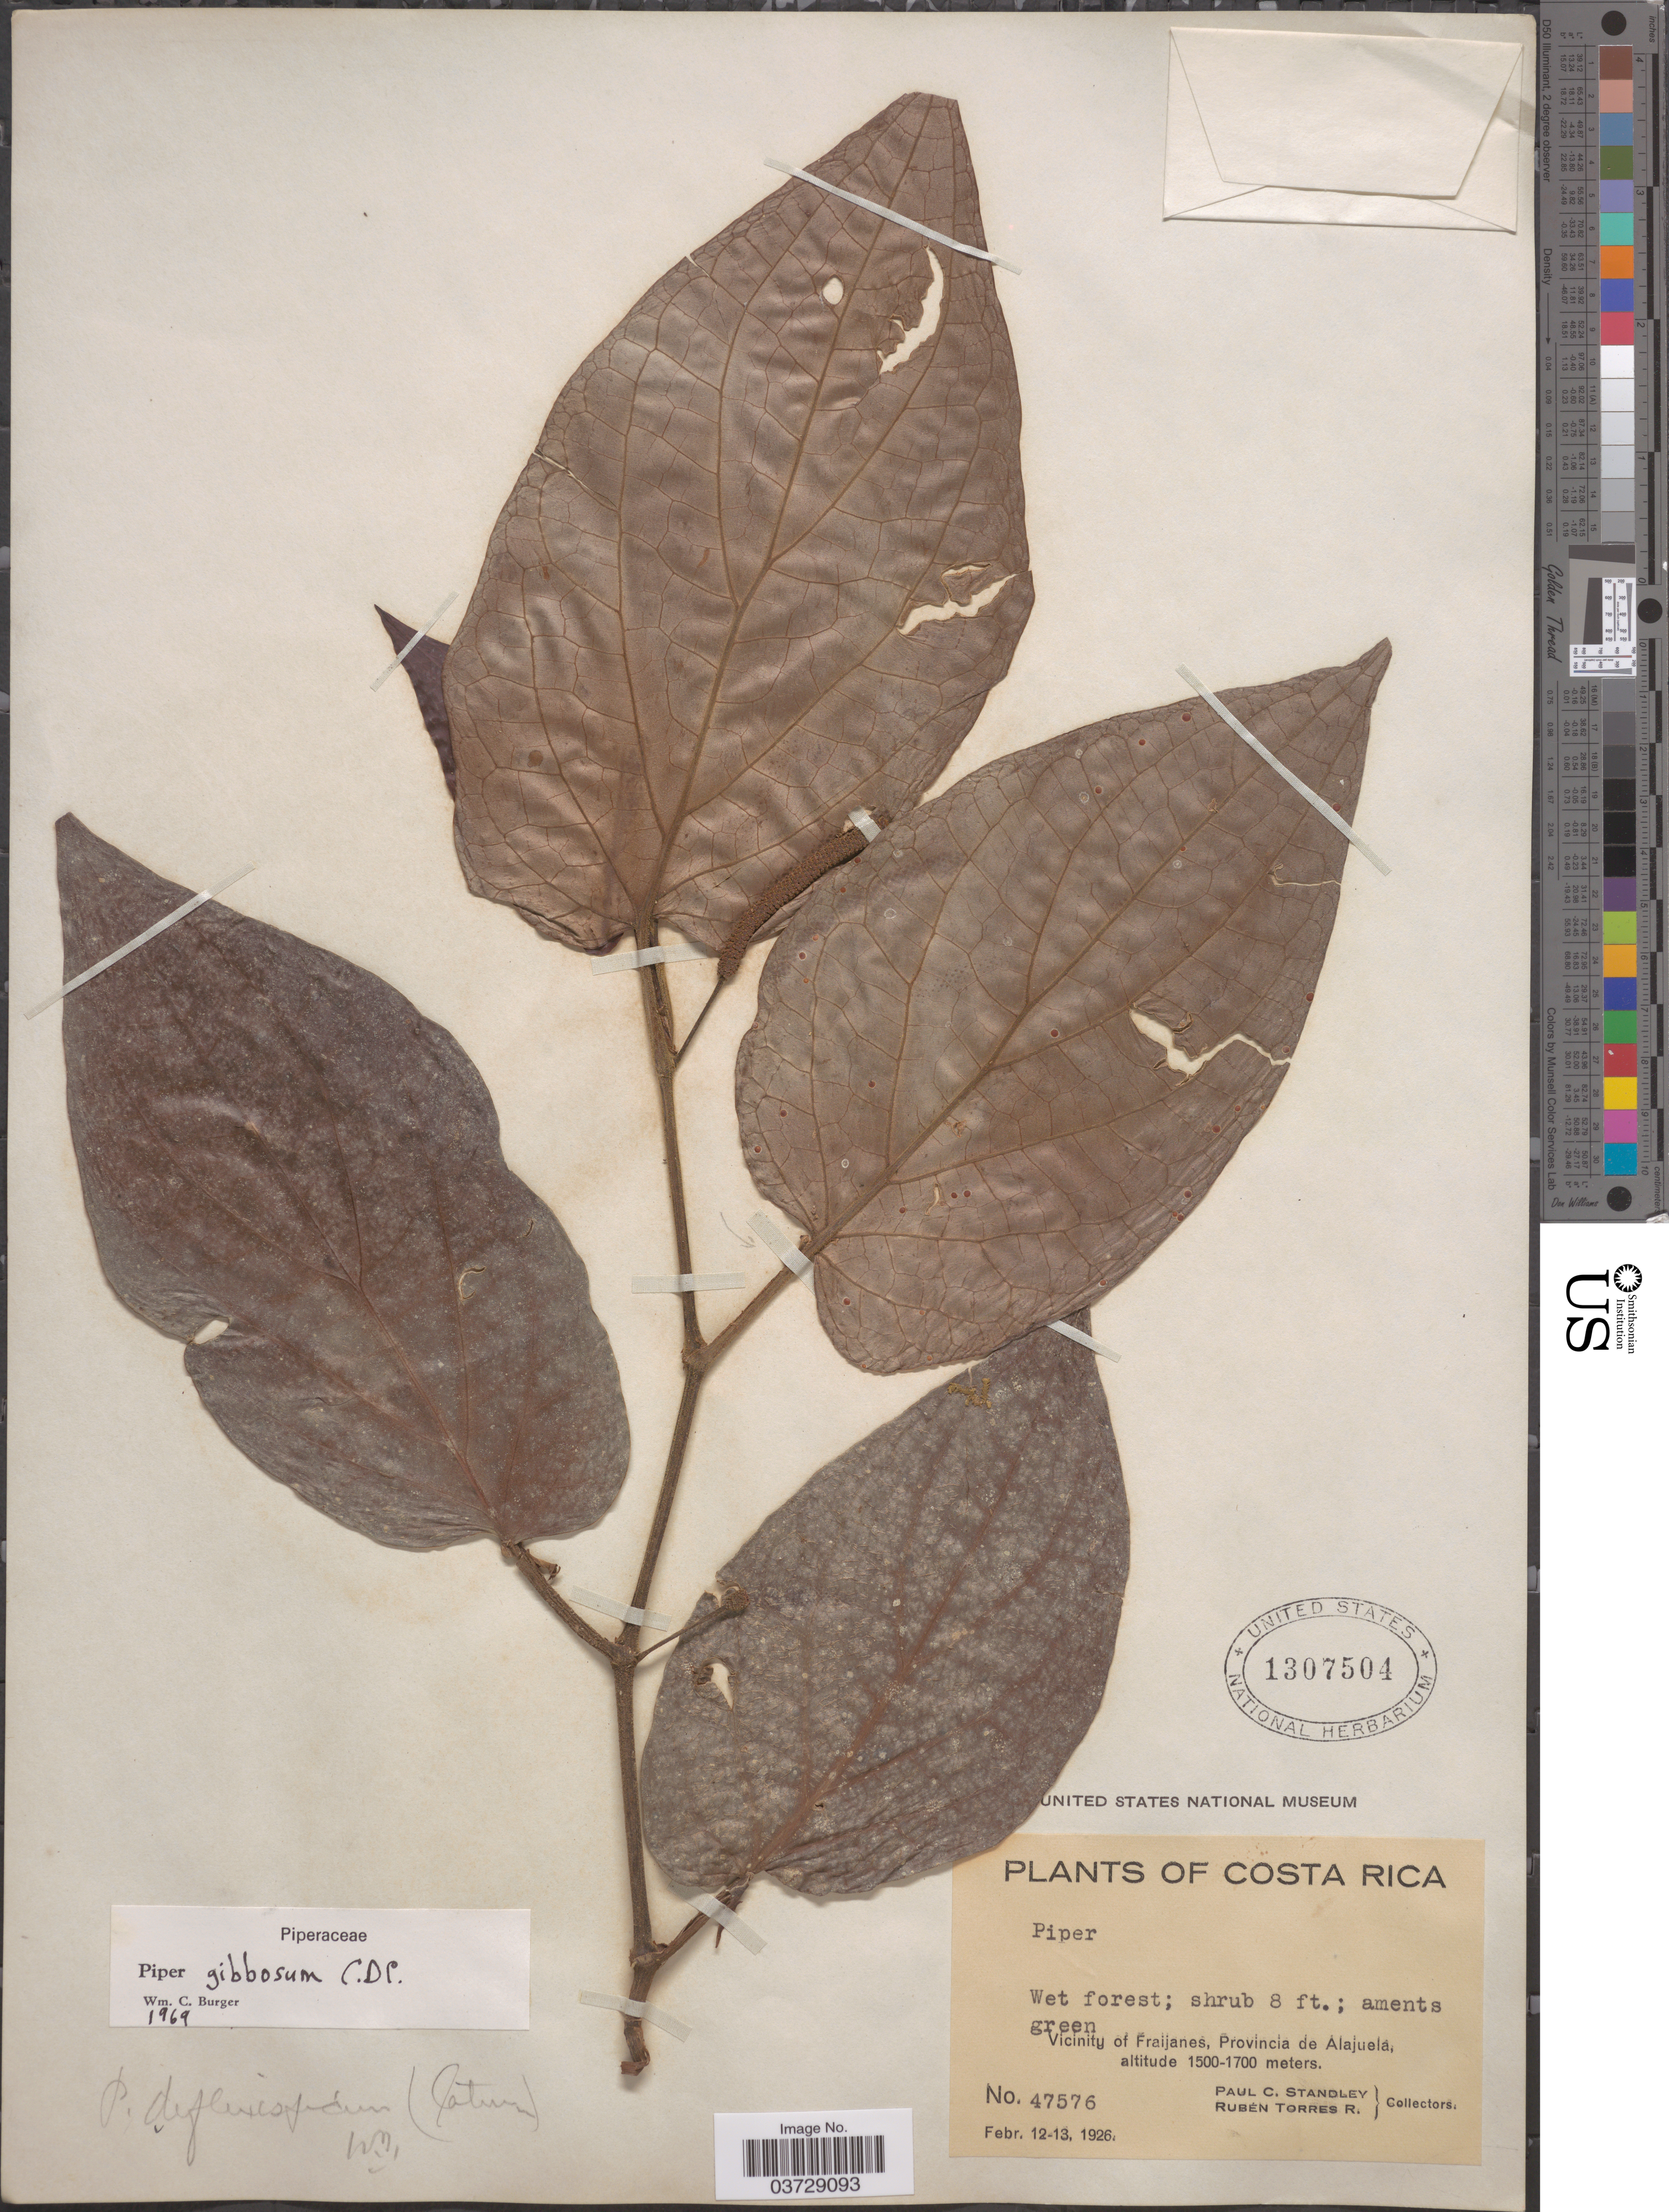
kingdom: Plantae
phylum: Tracheophyta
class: Magnoliopsida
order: Piperales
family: Piperaceae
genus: Piper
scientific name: Piper gibbosum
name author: C. DC.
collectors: P. C. Standley & R. Torres Rojas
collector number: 47576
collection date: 1926-02-12/1926-02-13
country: Costa Rica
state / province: Alajuela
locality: Vicinity of Fraijanes.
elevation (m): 1500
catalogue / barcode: US 1307504